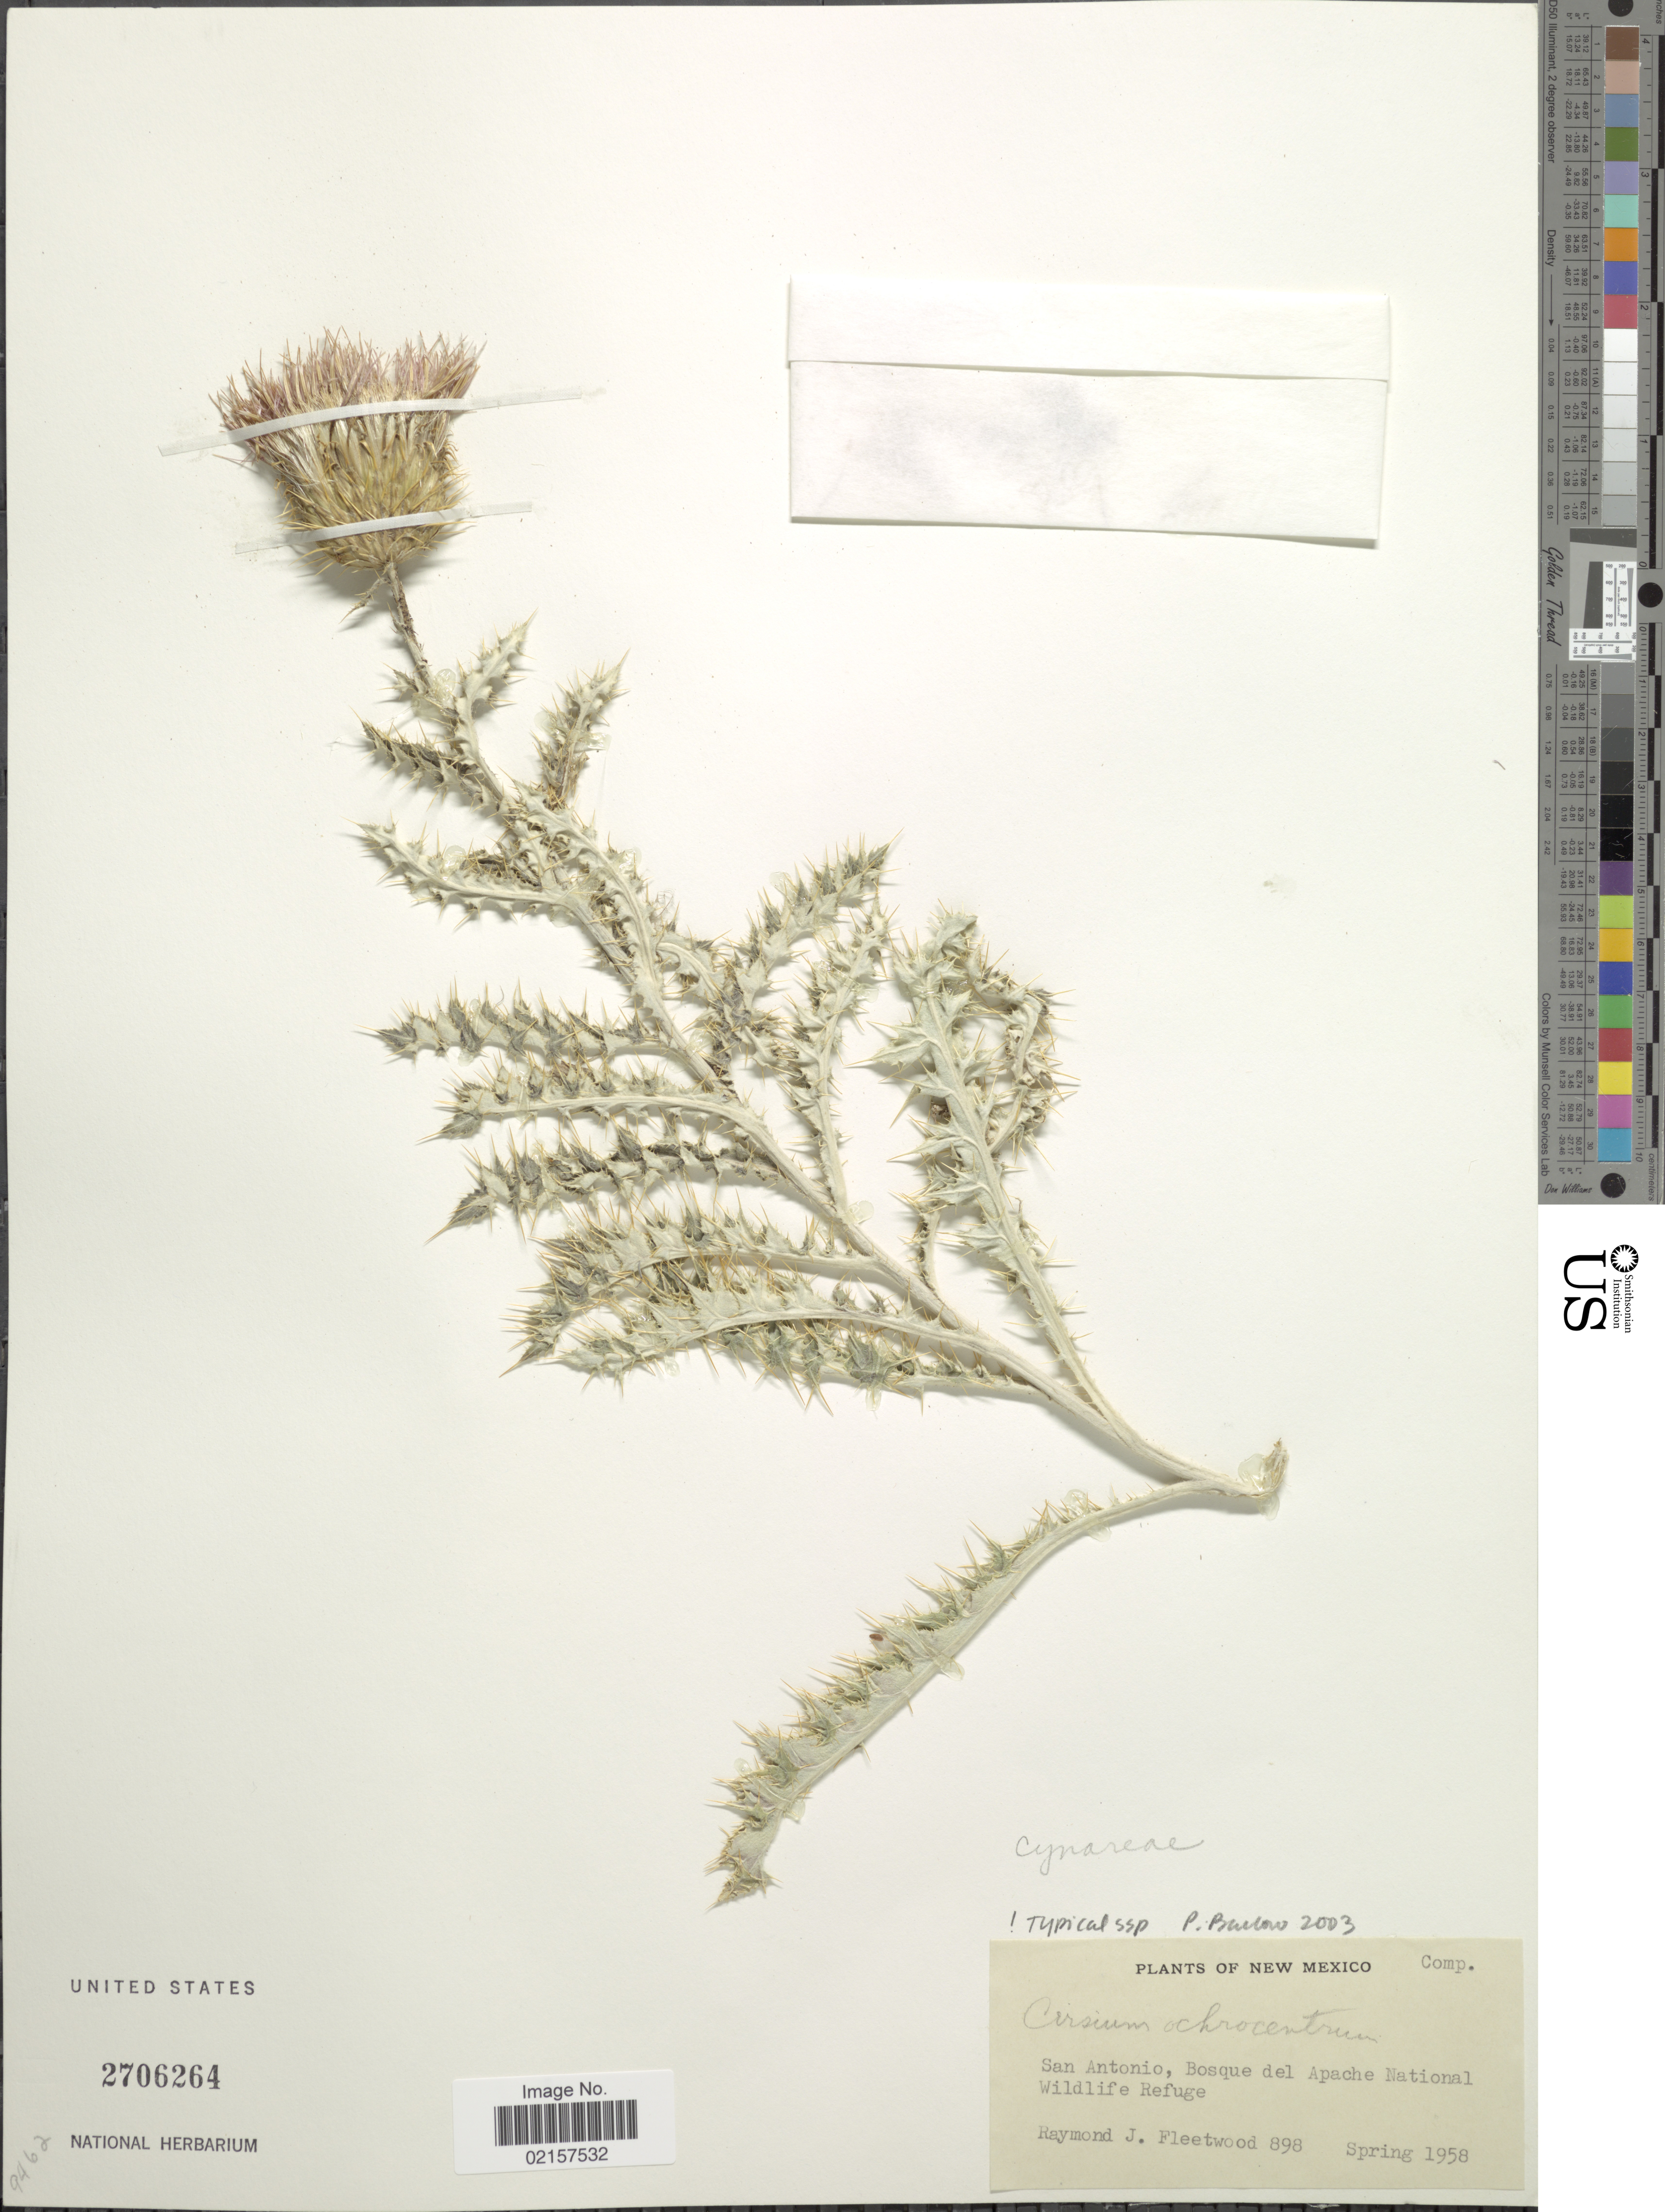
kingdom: Plantae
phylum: Tracheophyta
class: Magnoliopsida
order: Asterales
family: Asteraceae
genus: Cirsium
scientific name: Cirsium ochrocentrum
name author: A. Gray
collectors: R. J. Fleetwood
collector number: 898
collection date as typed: Spring 1958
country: United States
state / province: New Mexico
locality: San Antonio, Bosque del Apache National Wildlife Refuge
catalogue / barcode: US 2706264